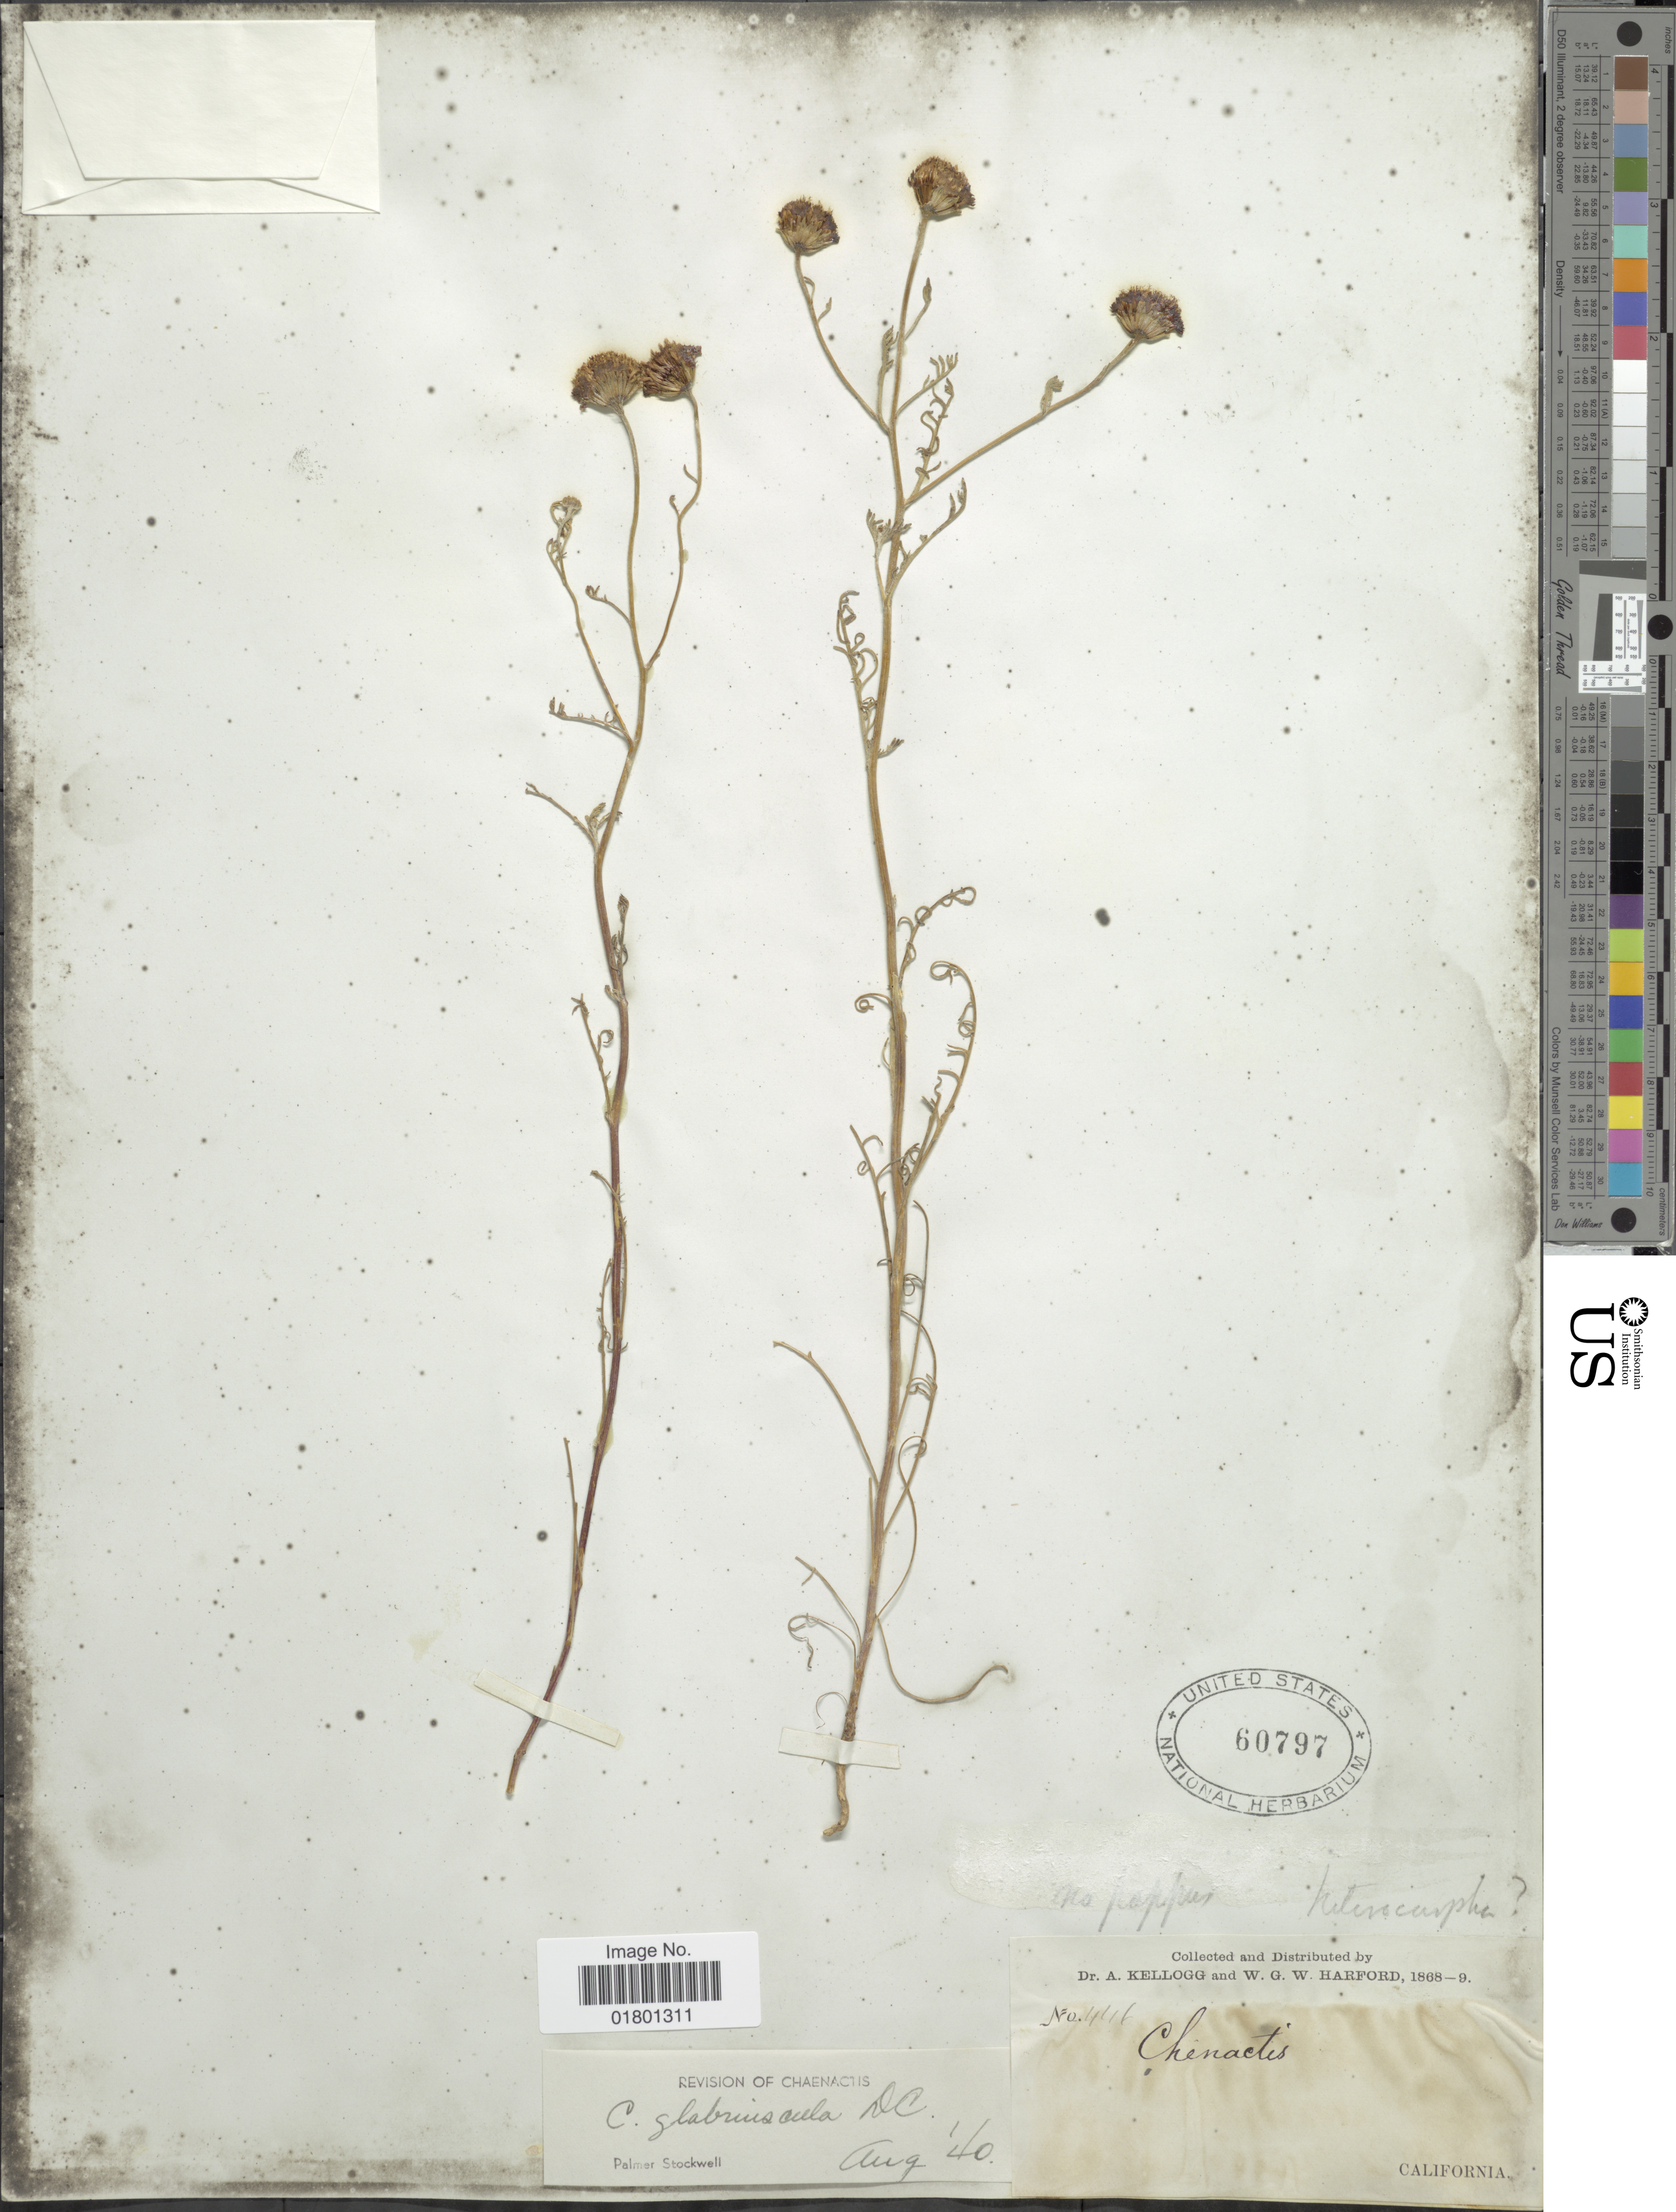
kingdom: Plantae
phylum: Tracheophyta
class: Magnoliopsida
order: Asterales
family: Asteraceae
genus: Chaenactis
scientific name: Chaenactis glabriuscula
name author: DC.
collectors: A. Kellogg & W. G. W. Harford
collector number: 441*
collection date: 1868/1869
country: United States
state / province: California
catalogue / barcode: US 60797